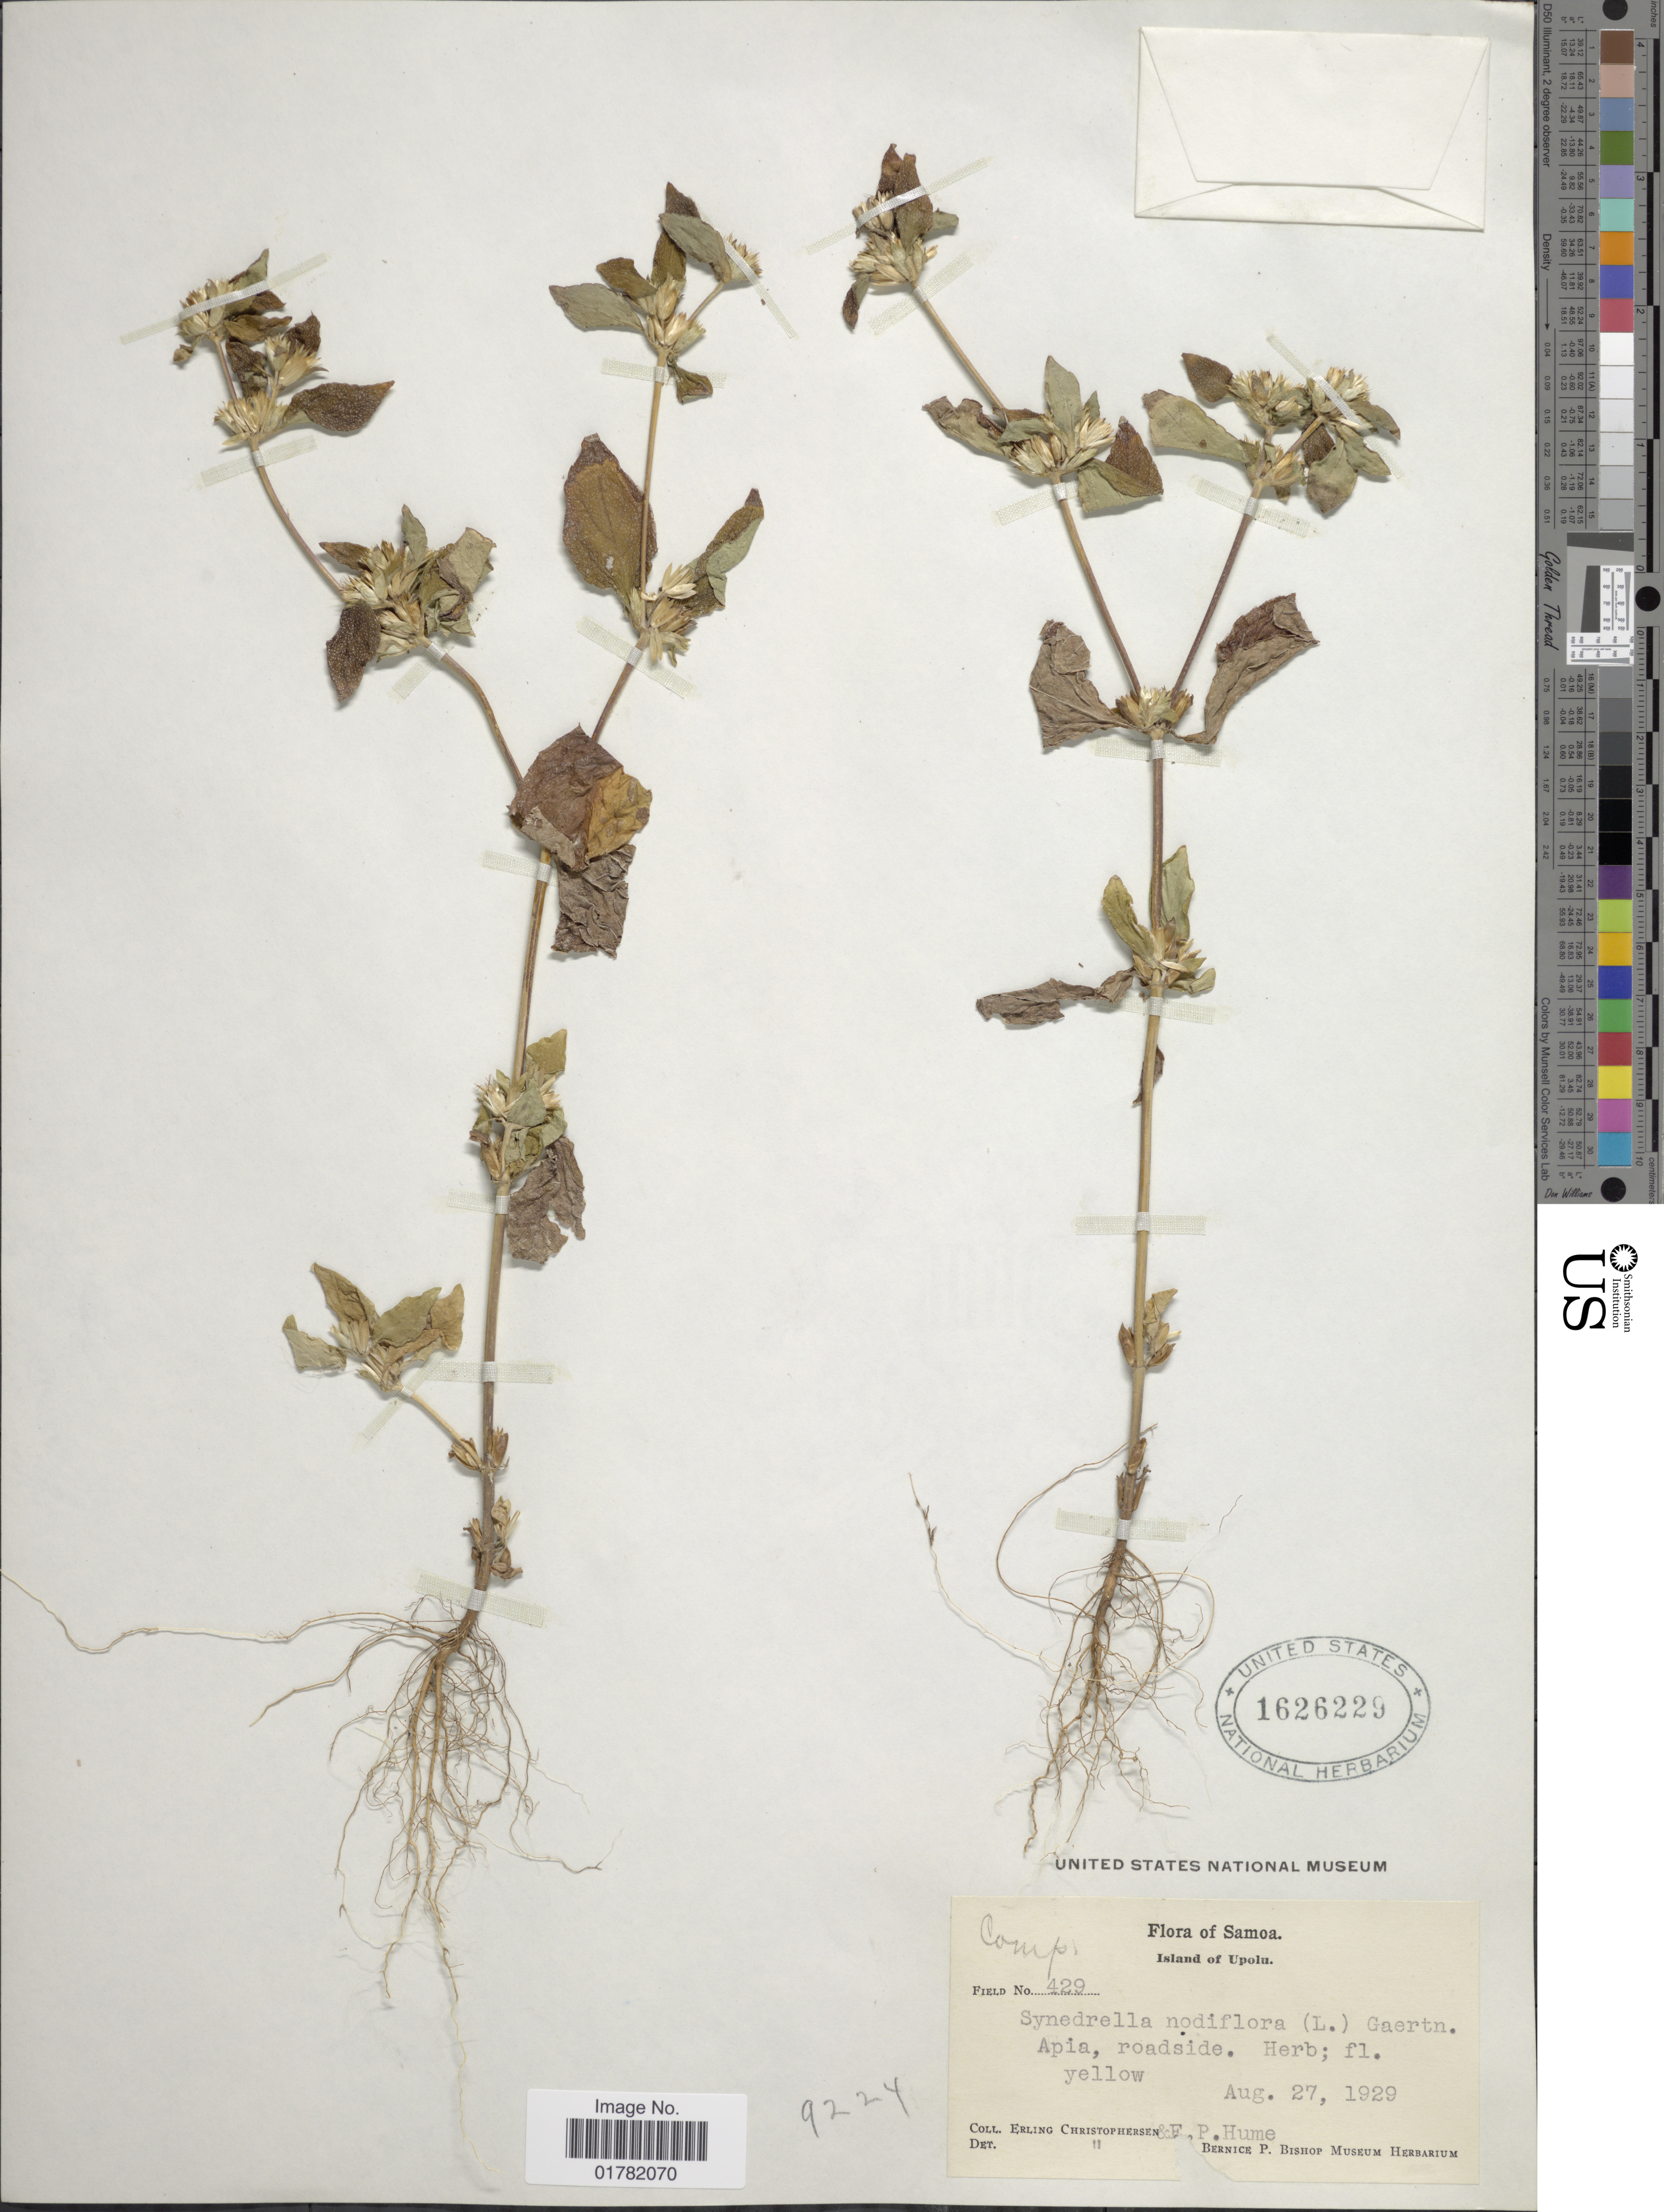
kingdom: Plantae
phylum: Tracheophyta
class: Magnoliopsida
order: Asterales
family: Asteraceae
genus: Synedrella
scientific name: Synedrella nodiflora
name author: (L.) Gaertn.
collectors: E. Christophersen & E. P. Hume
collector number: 429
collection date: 1929-08-27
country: Samoa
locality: Samoa, Island of Upolu, Apia, roadside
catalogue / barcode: US 1626229